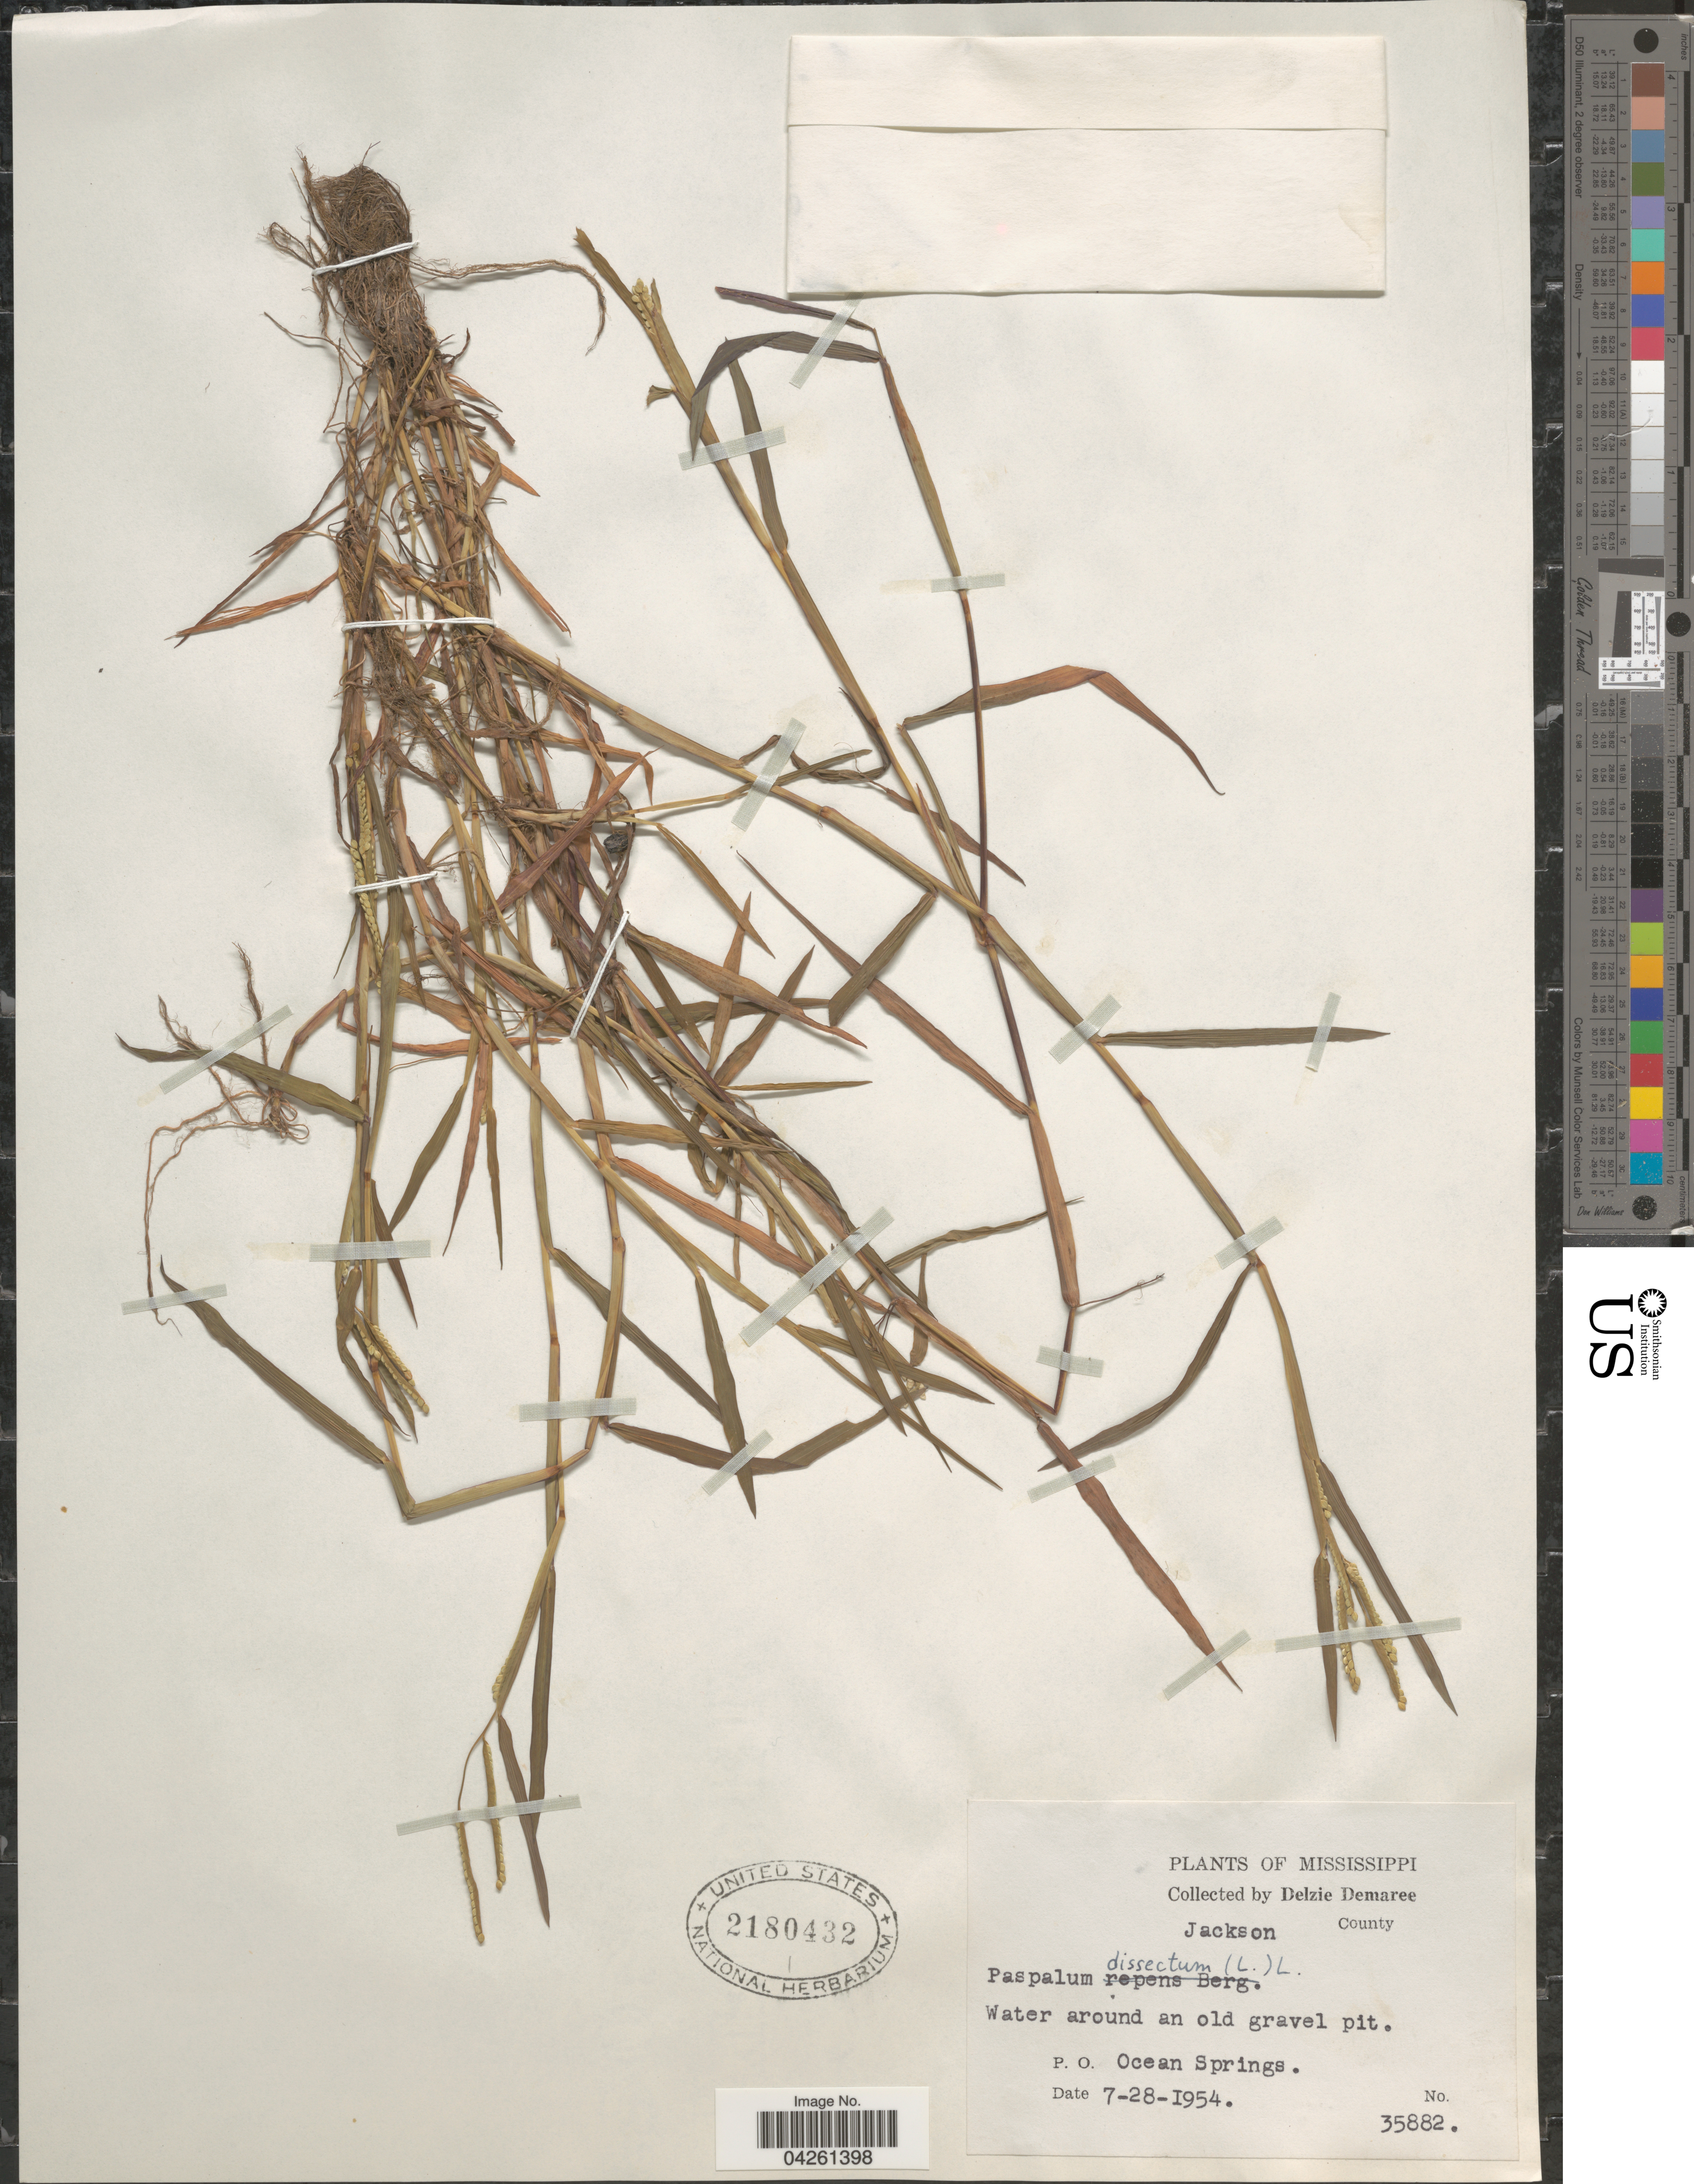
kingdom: Plantae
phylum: Tracheophyta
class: Liliopsida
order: Poales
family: Poaceae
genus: Paspalum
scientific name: Paspalum dissectum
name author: (L.) L.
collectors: D. Demaree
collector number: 35882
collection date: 1954-07-28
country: United States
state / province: Mississippi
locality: Jackson County. P. O. Ocean Springs.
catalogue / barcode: US 2180432